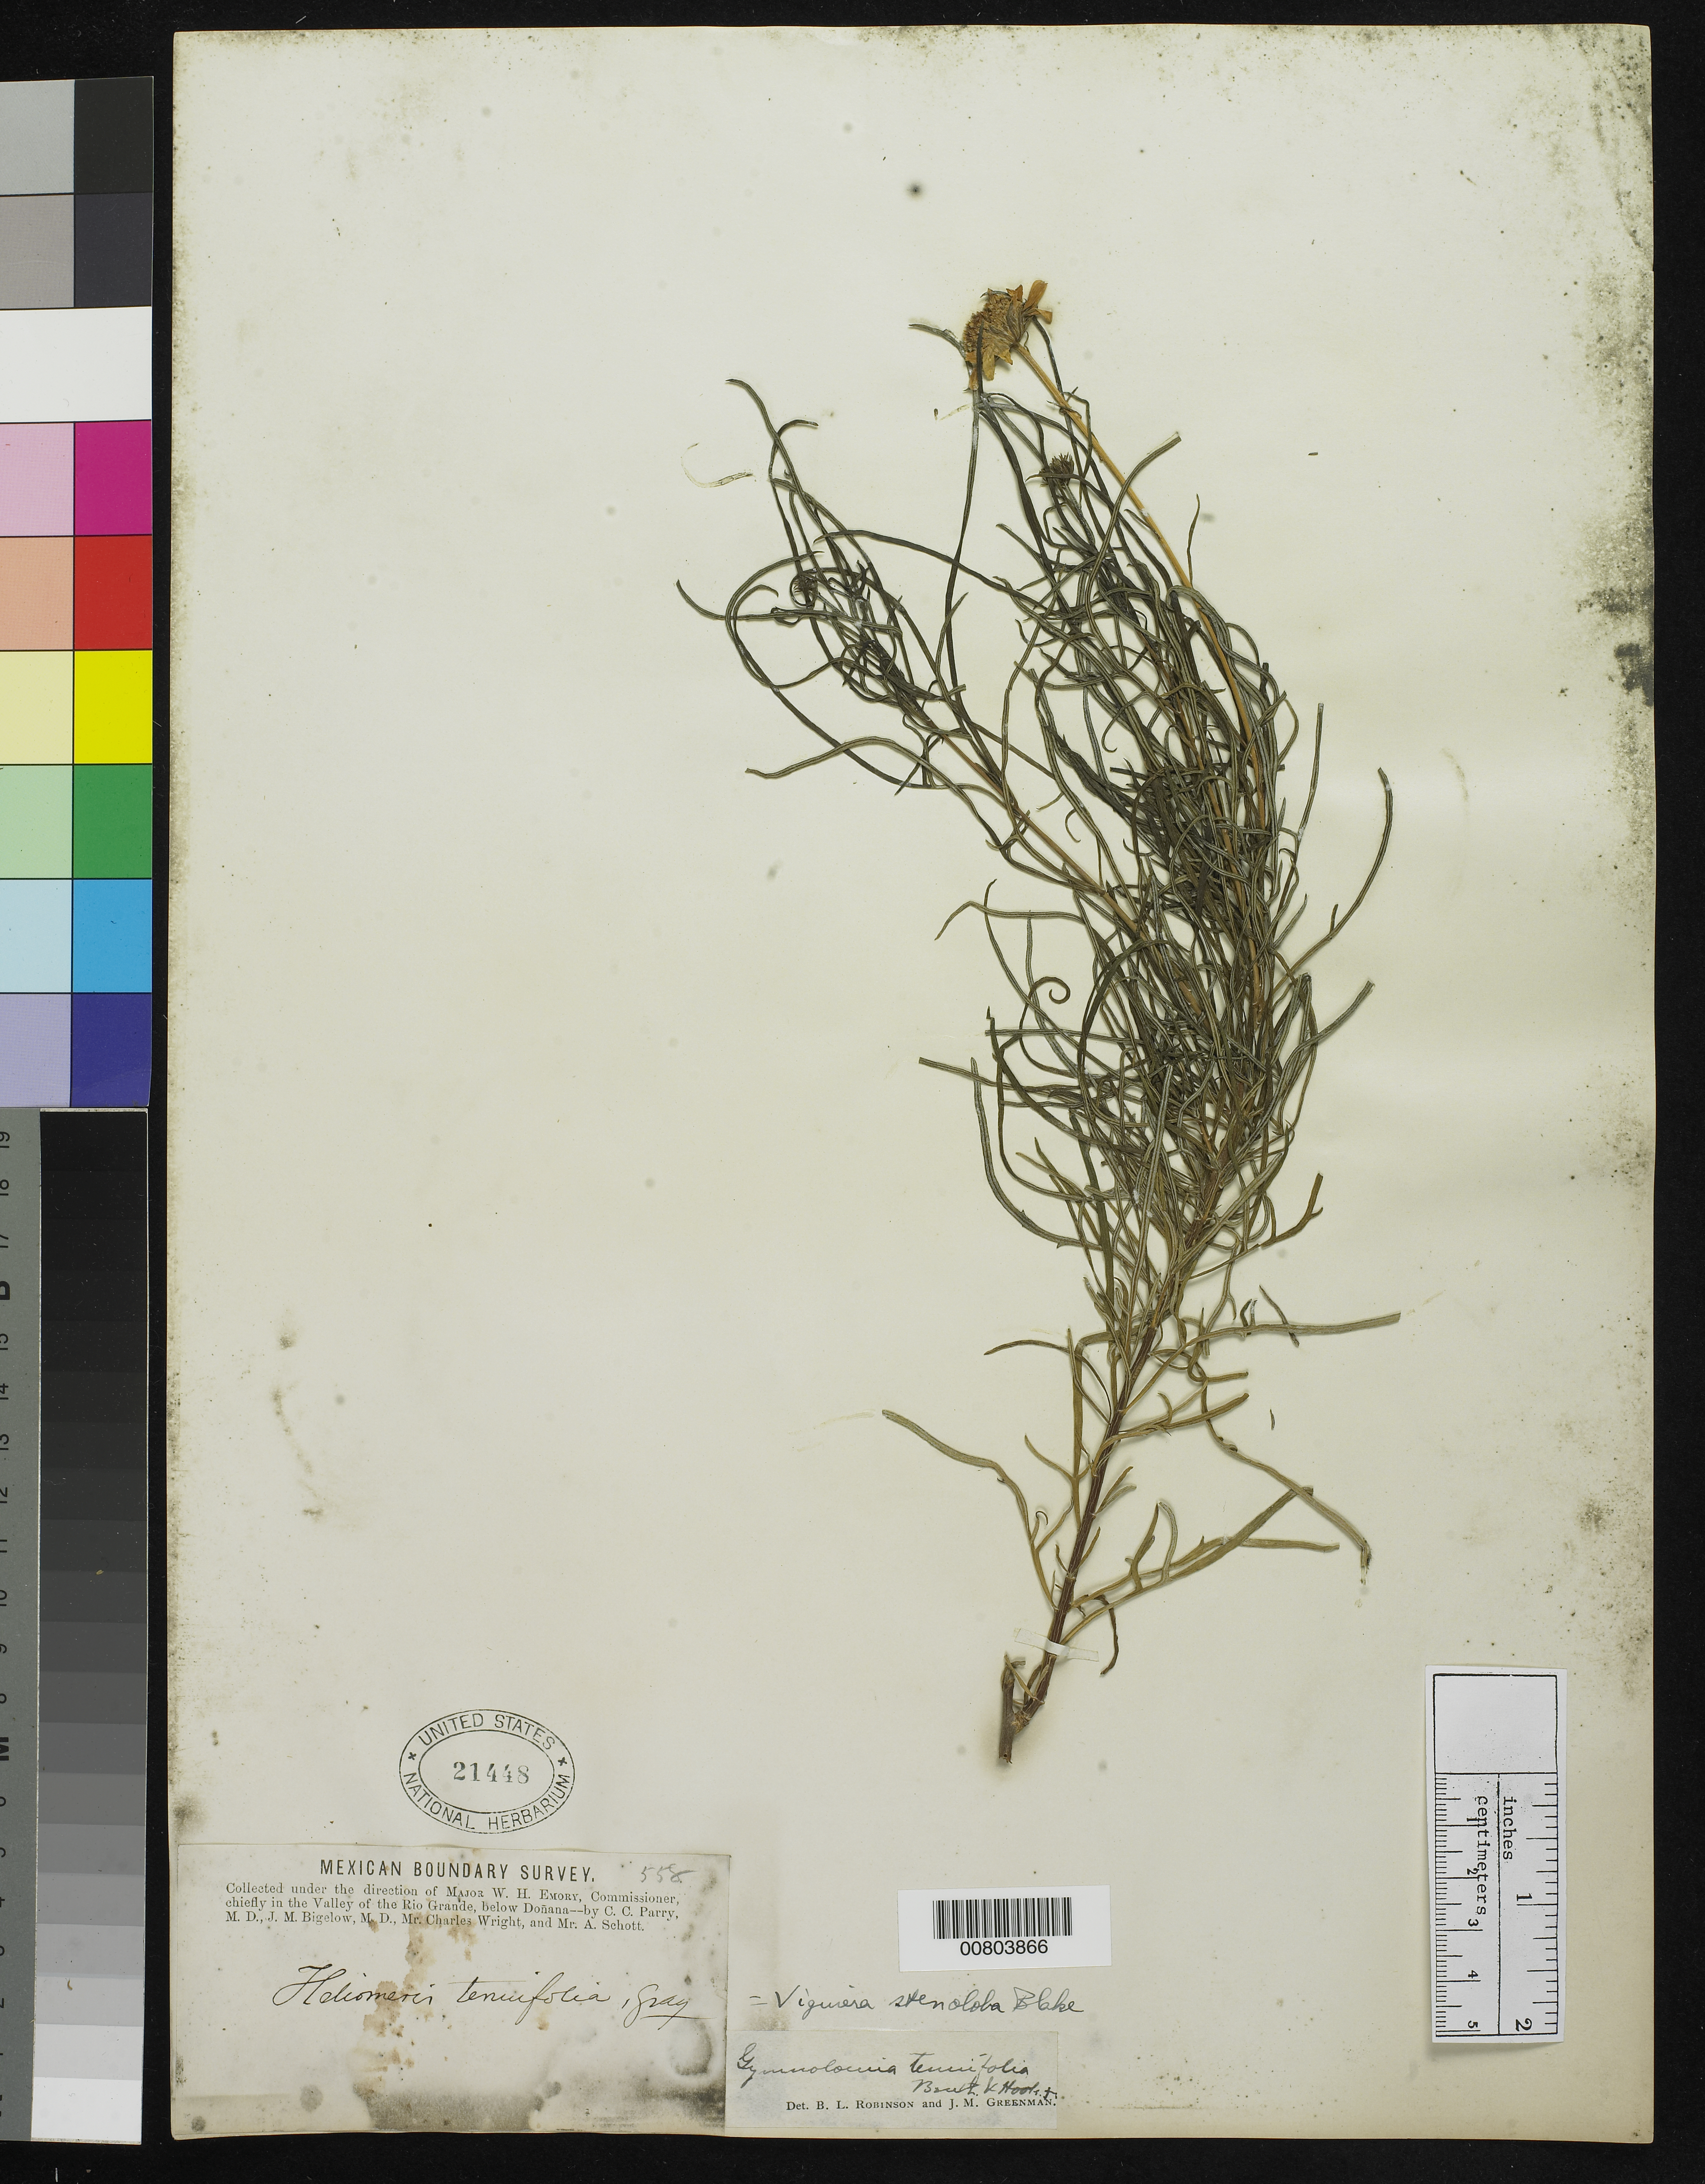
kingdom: Plantae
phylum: Tracheophyta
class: Magnoliopsida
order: Asterales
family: Asteraceae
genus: Viguiera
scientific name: Viguiera stenoloba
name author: S.F. Blake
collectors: C. C. Parry, J. M. Bigelow, C. Wright & A. C. V. Schott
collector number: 558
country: United States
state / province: New Mexico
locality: Valley of the Rio Grande, below Doñana, New Mexico.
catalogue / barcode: US 21448